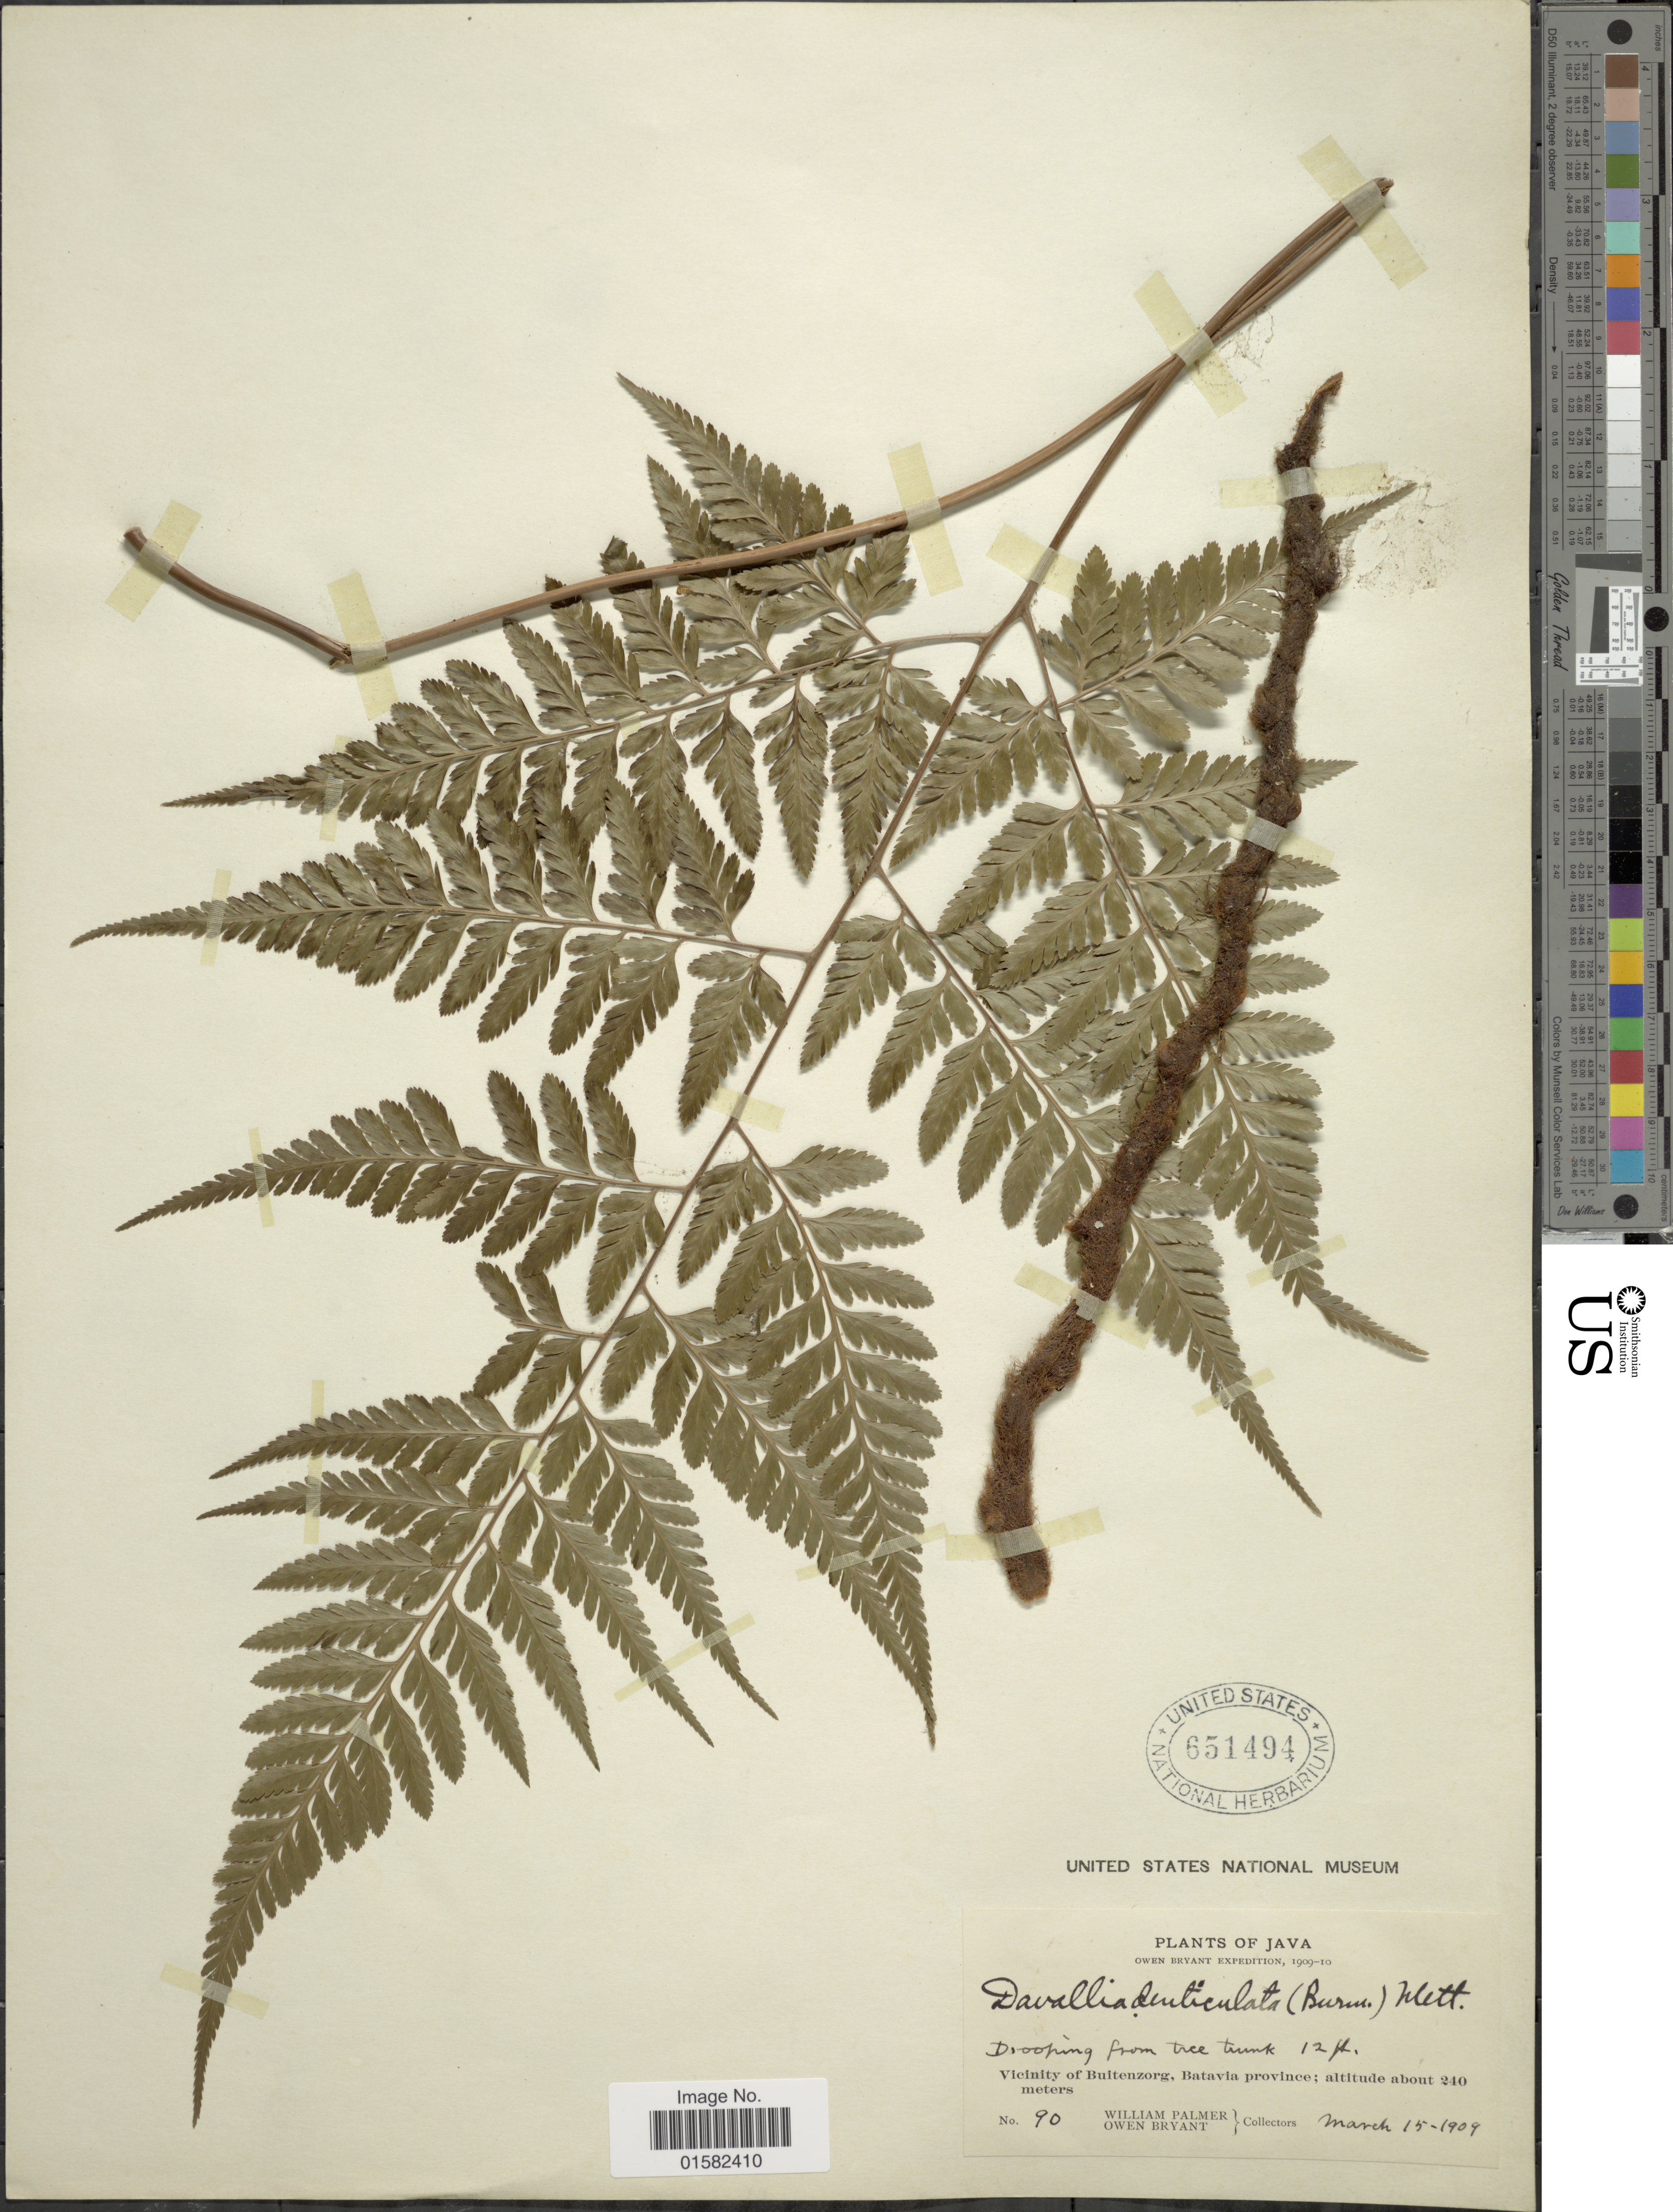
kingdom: Plantae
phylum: Tracheophyta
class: Polypodiopsida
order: Polypodiales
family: Davalliaceae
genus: Wibelia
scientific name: Wibelia denticulata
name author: (Burm. f.) M. Kato & Tsutsumi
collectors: W. Palmer & O. Bryant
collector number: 90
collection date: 1909-03-15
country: Indonesia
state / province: Java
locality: Vicinity of Buitenzorg, Batavia province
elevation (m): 240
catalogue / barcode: US 651494